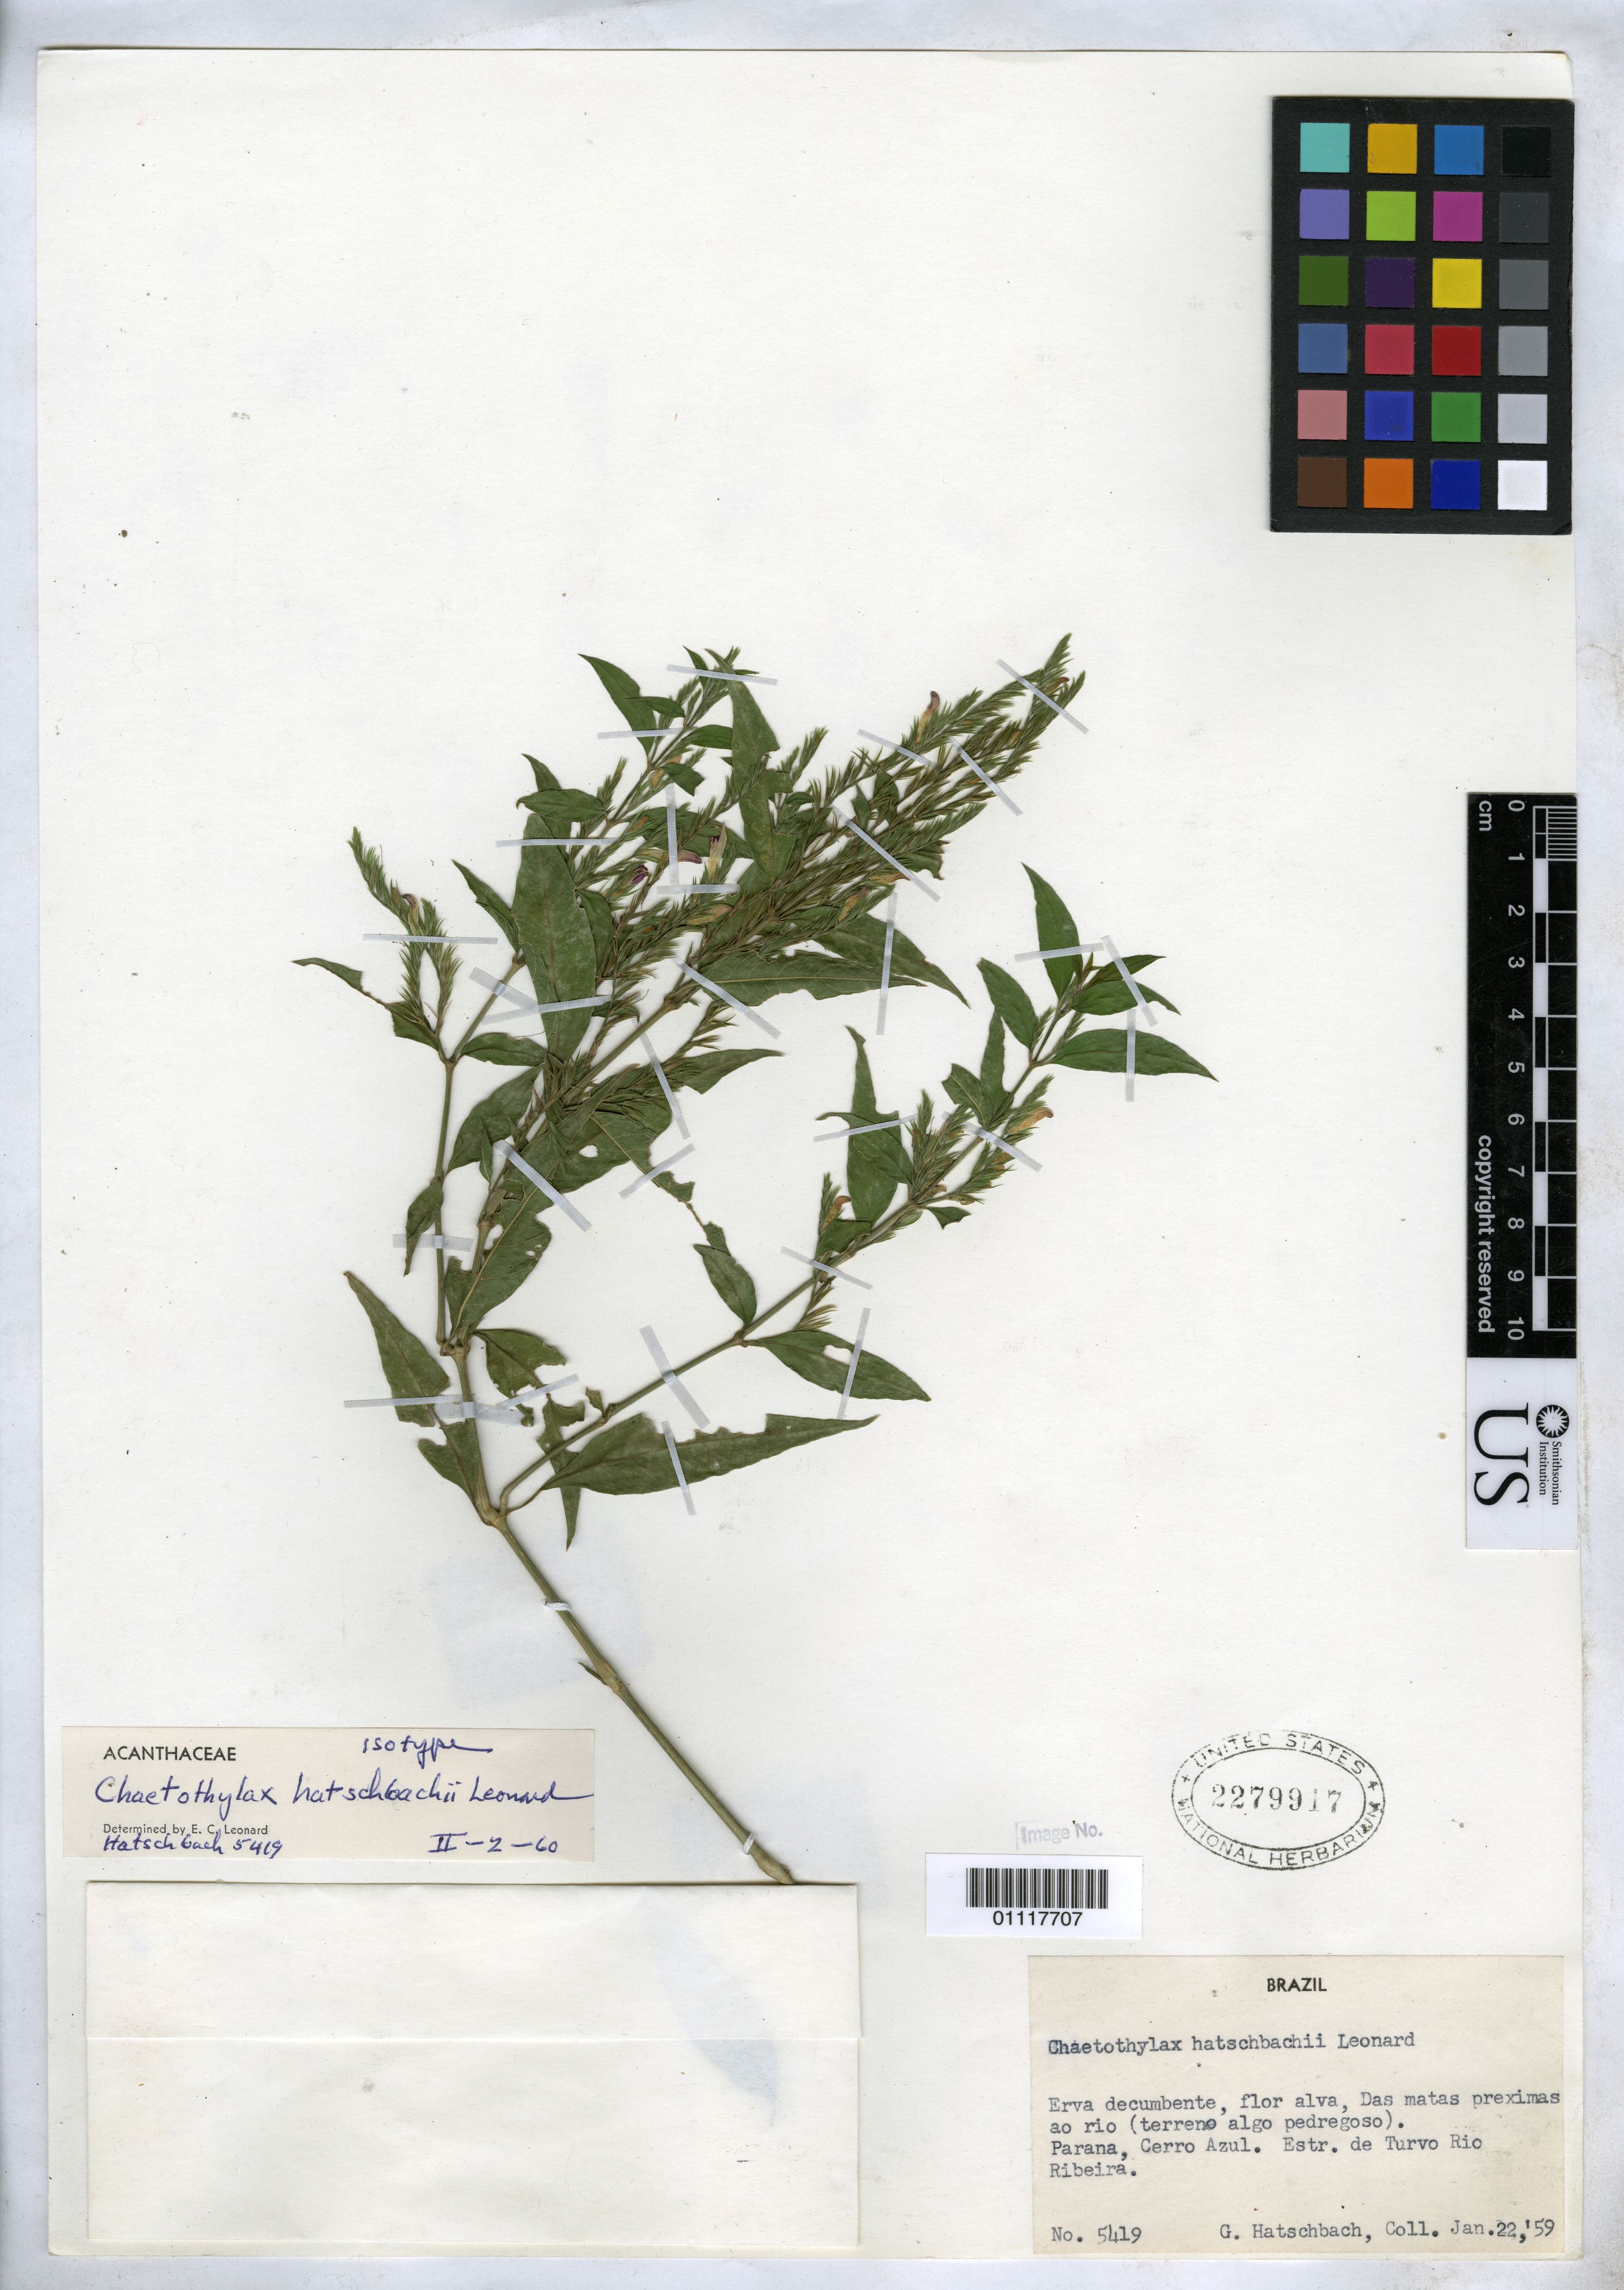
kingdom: Plantae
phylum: Tracheophyta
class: Magnoliopsida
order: Lamiales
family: Acanthaceae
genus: Chaetothylax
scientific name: Chaetothylax hatschbachii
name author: Leonard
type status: Isotype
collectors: G. Hatschbach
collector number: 5419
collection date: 1959-06-22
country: Brazil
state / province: Paraná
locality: Cerro Azul. Estr. de Turvo Rio Ribeira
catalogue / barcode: US 2279917